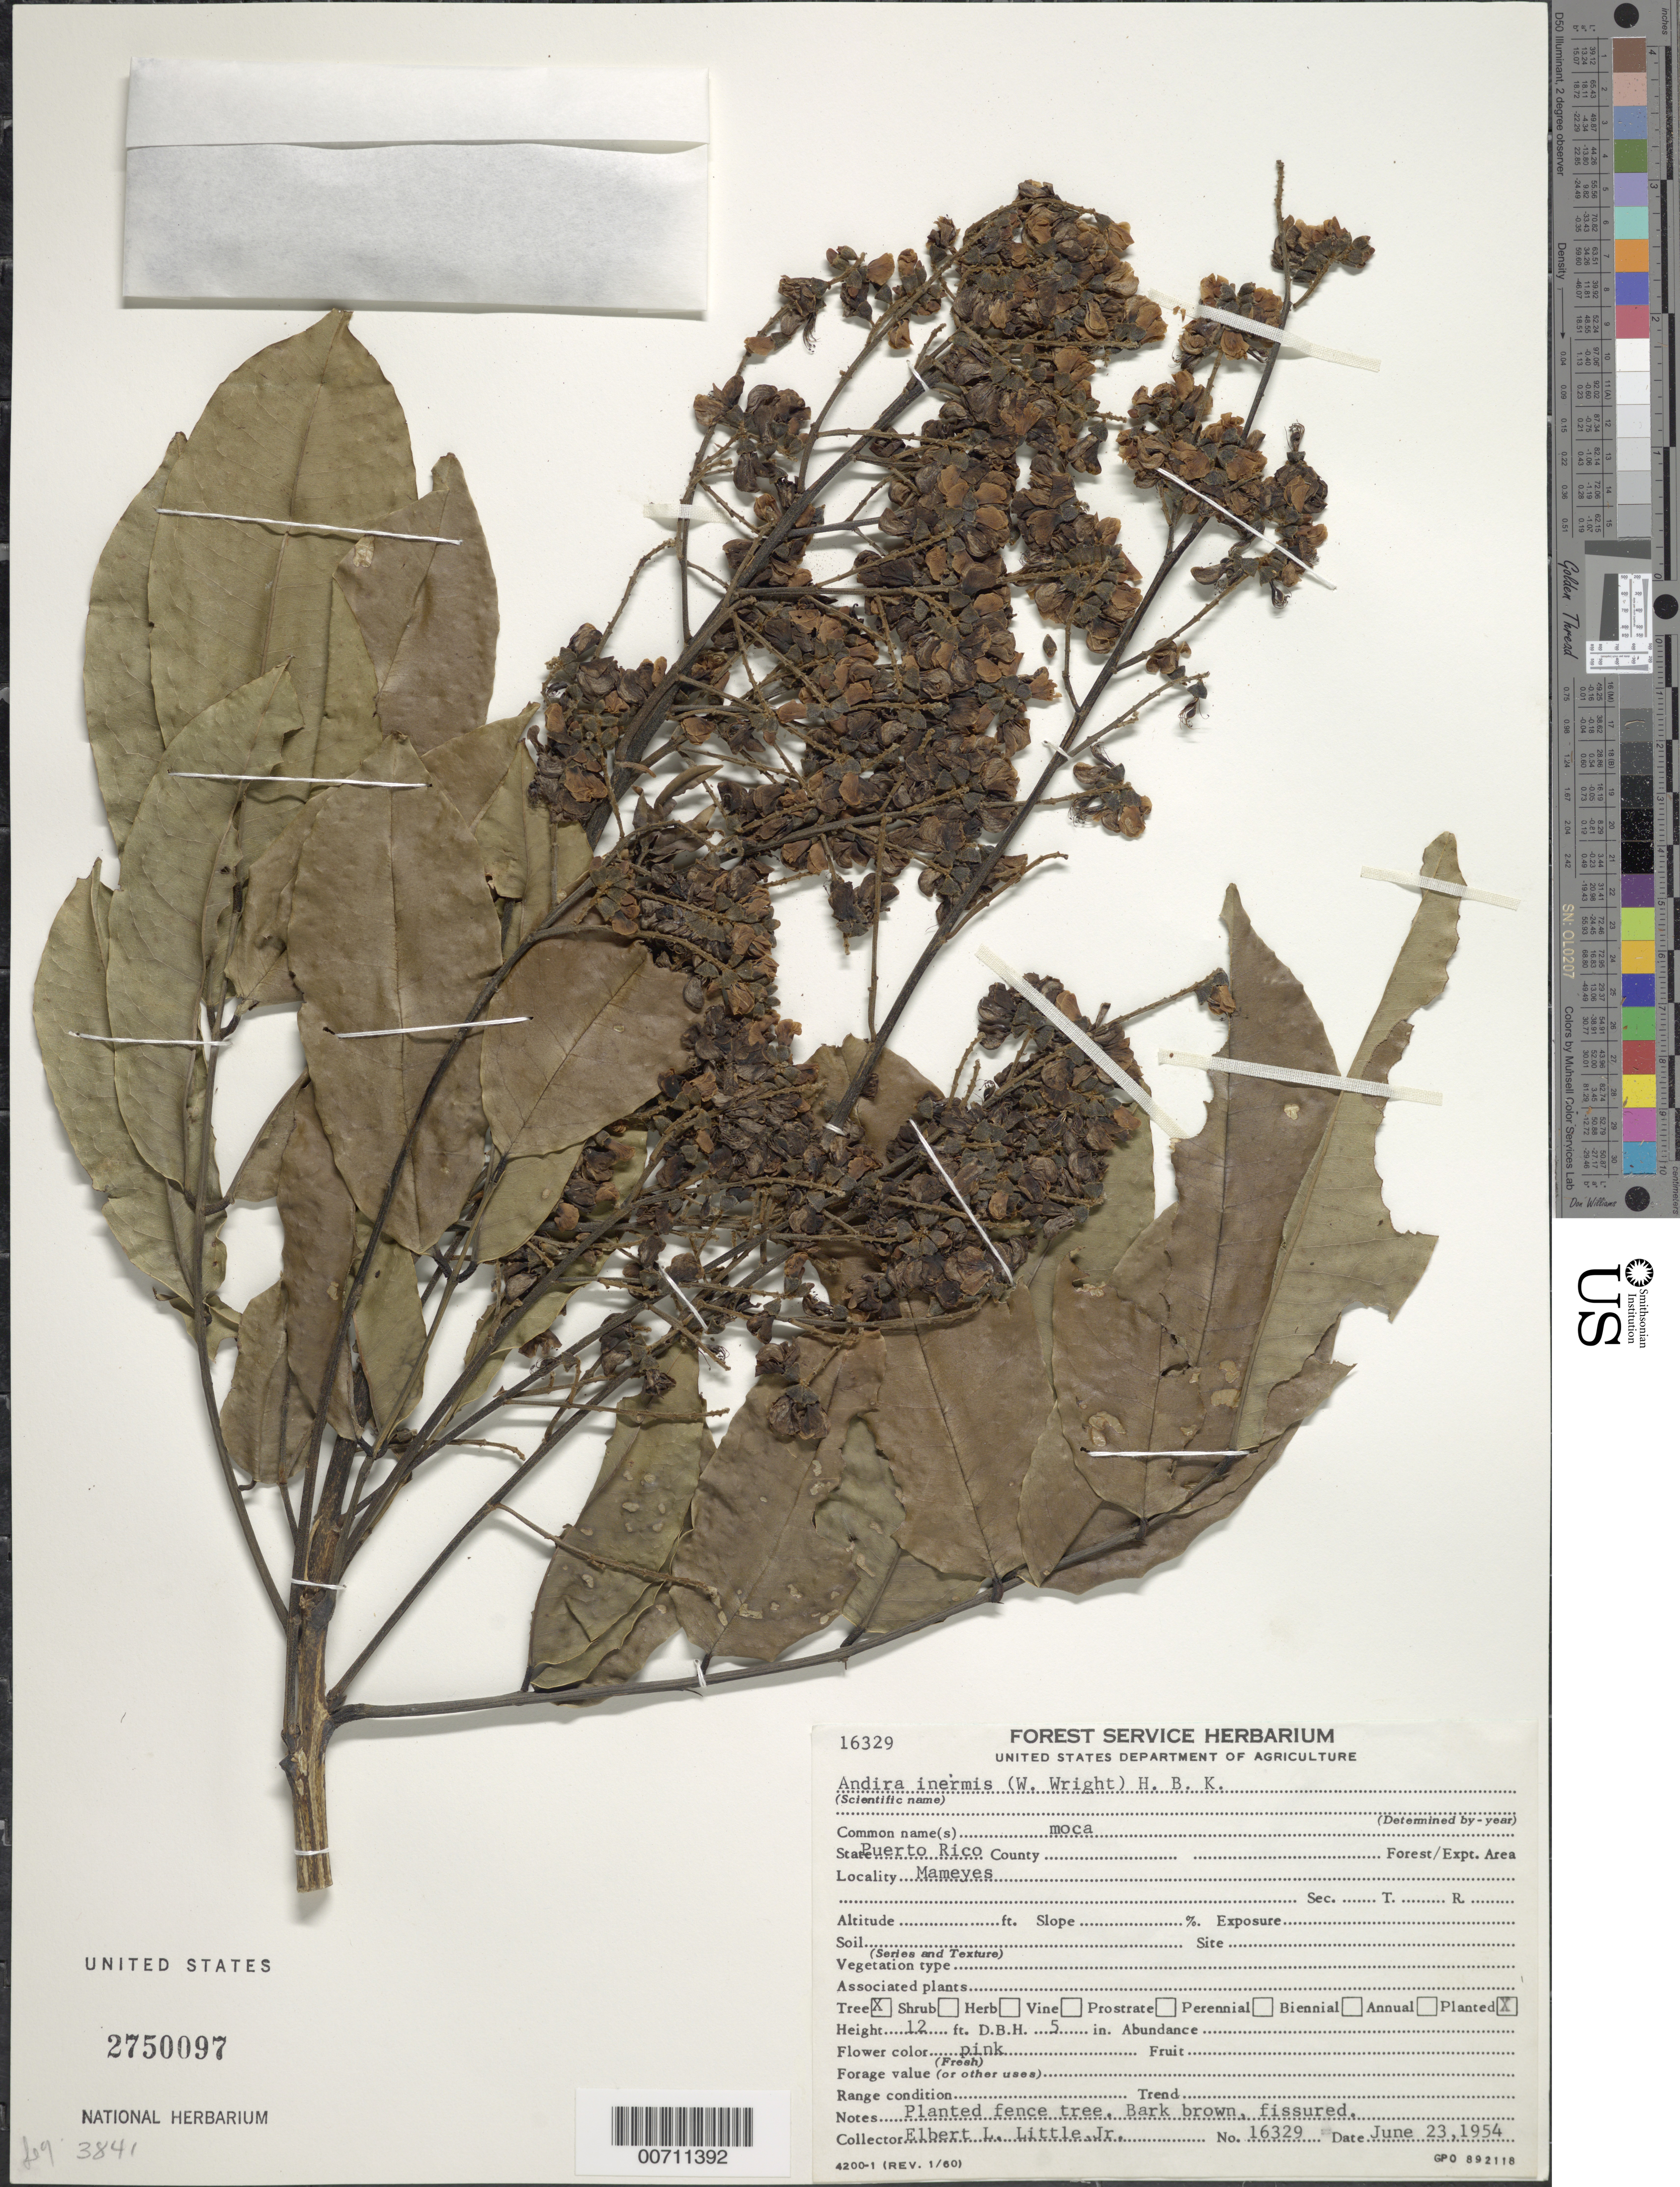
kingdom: Plantae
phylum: Tracheophyta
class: Magnoliopsida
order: Fabales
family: Fabaceae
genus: Andira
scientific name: Andira inermis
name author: (W. Wright) Kunth ex DC.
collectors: E. L. Little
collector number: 16329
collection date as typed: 23 Jun 1954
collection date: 1954-06-23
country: Puerto Rico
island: Greater Antilles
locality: Mameyes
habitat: Planted fence tree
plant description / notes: Common name: moca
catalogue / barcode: US 2750097